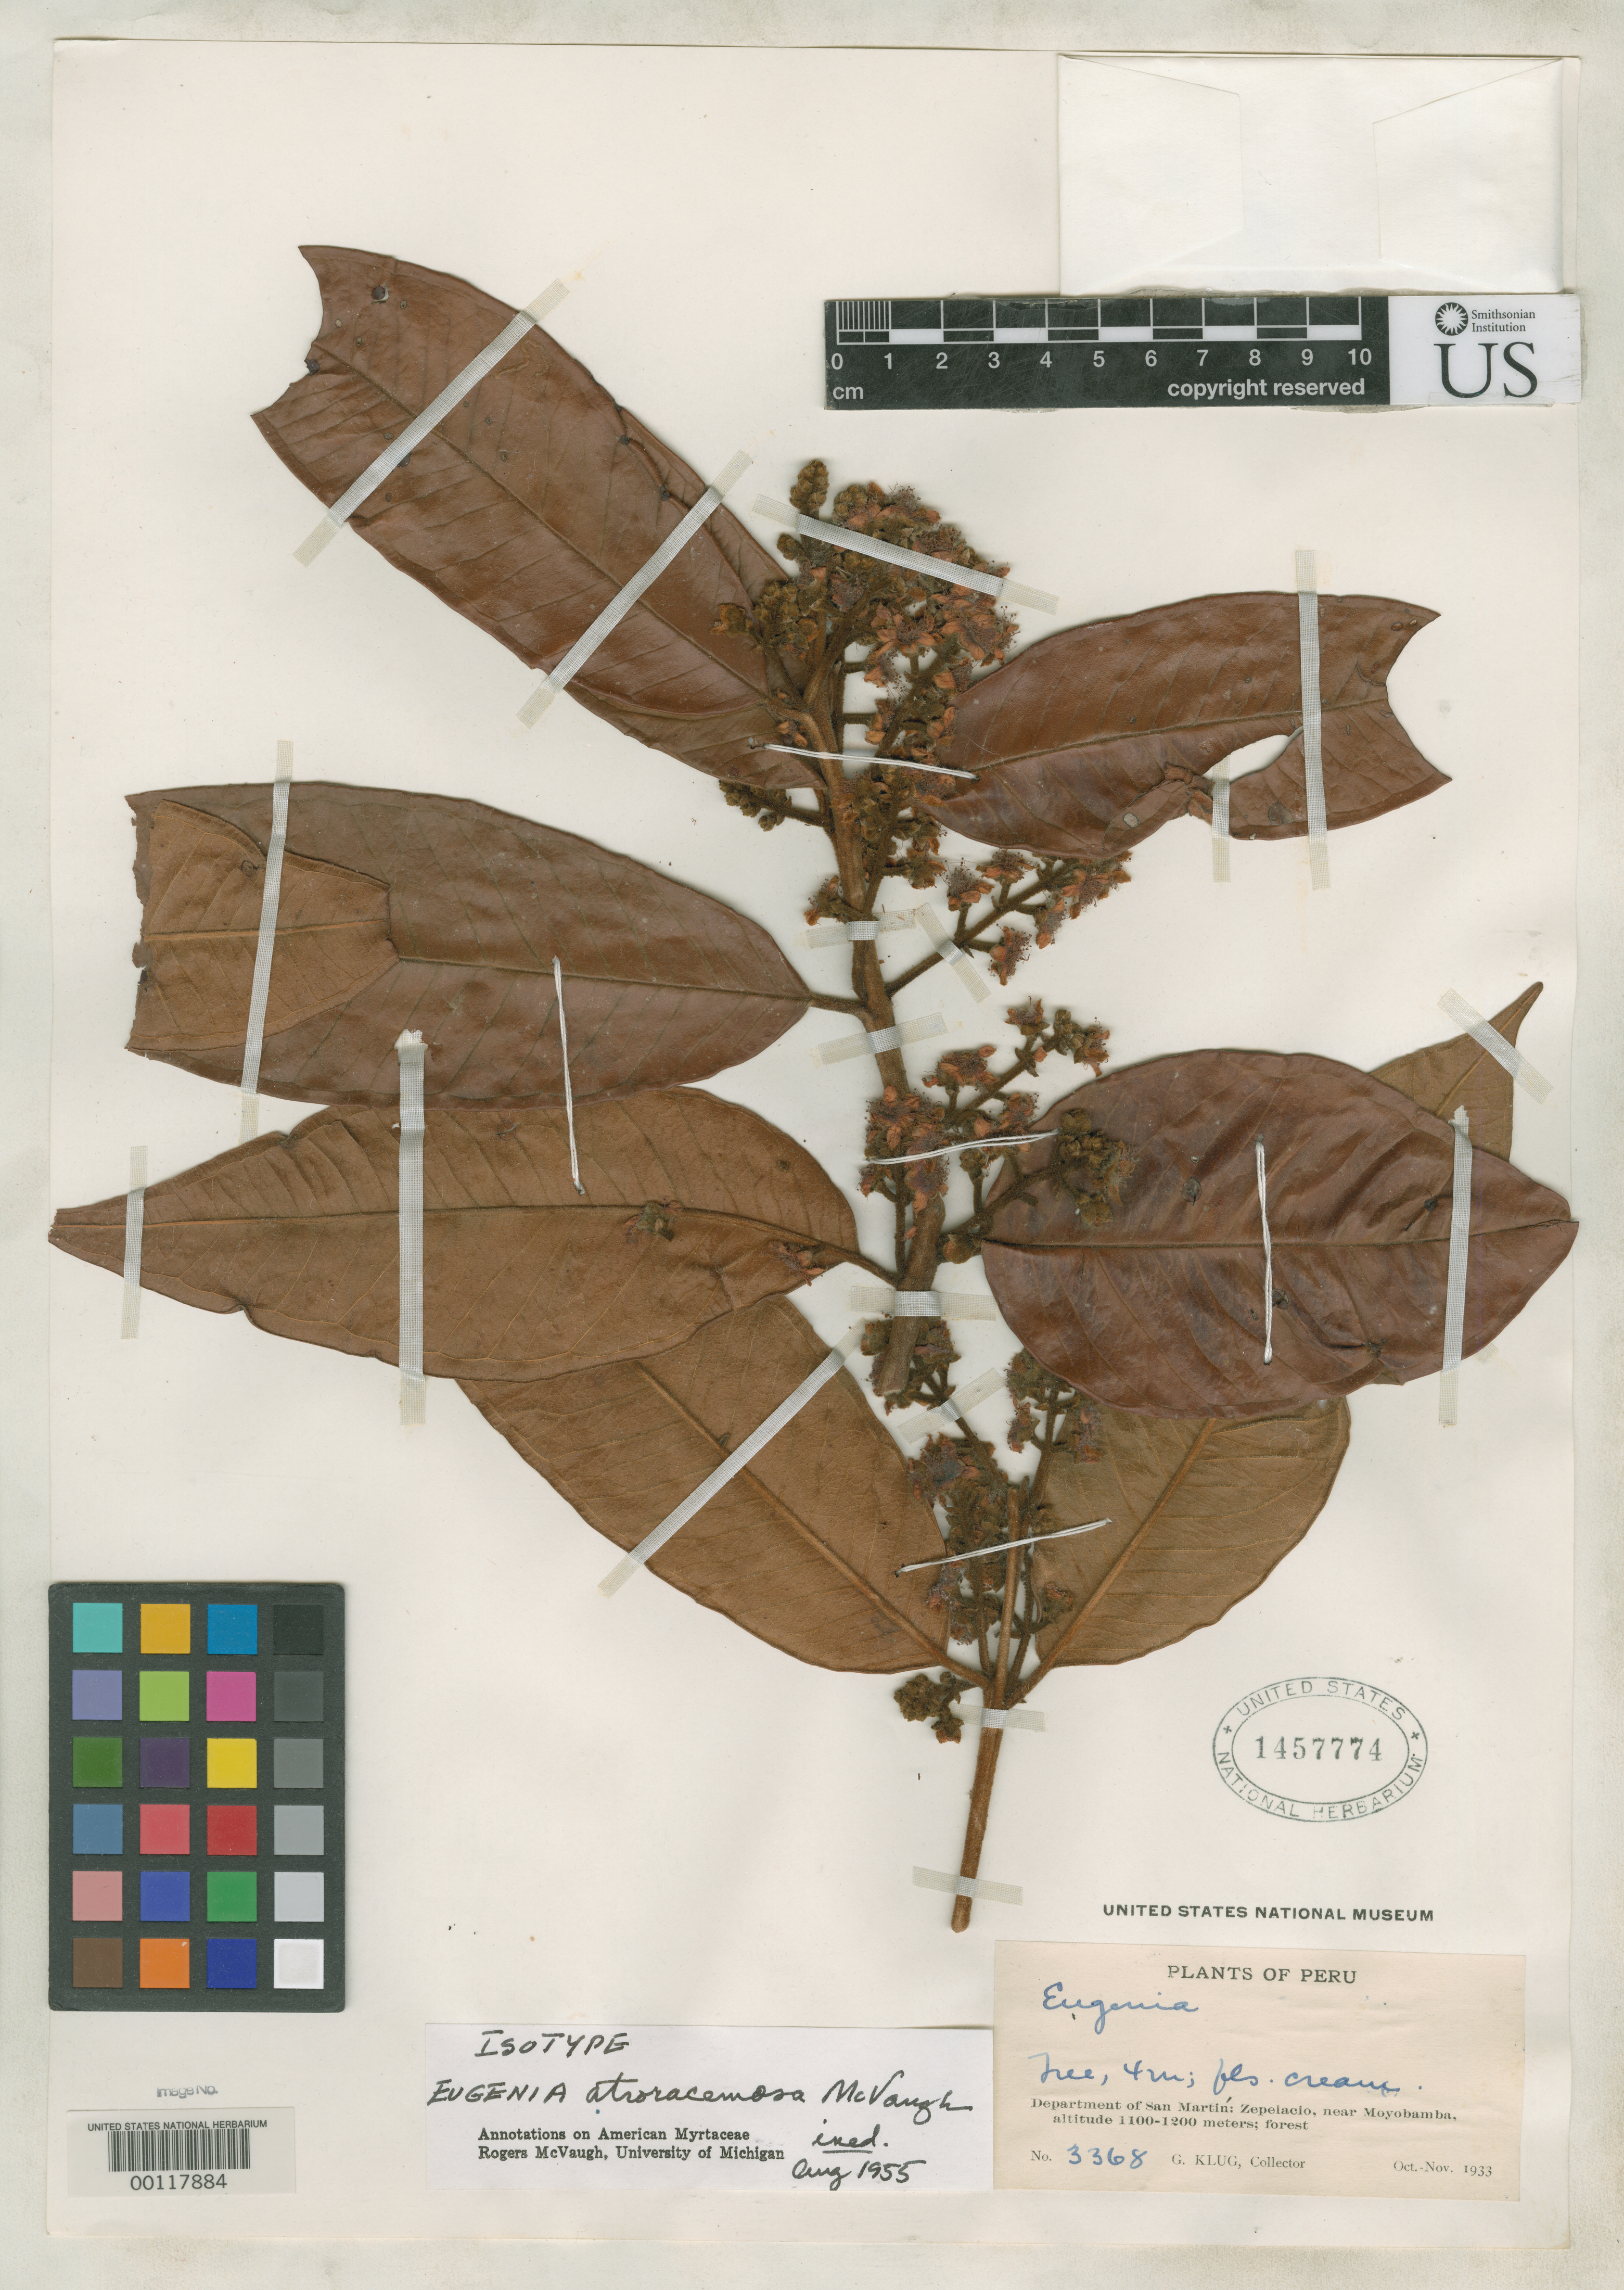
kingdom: Plantae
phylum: Tracheophyta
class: Magnoliopsida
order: Myrtales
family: Myrtaceae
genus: Eugenia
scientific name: Eugenia atroracemosa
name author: McVaugh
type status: Isotype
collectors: G. Klug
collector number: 3368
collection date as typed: Oct 1933 to -- Nov 1933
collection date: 1933-10/1933-11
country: Peru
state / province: San Martín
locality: Zepelacio, near Moyobamba.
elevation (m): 1100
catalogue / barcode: US 1457774